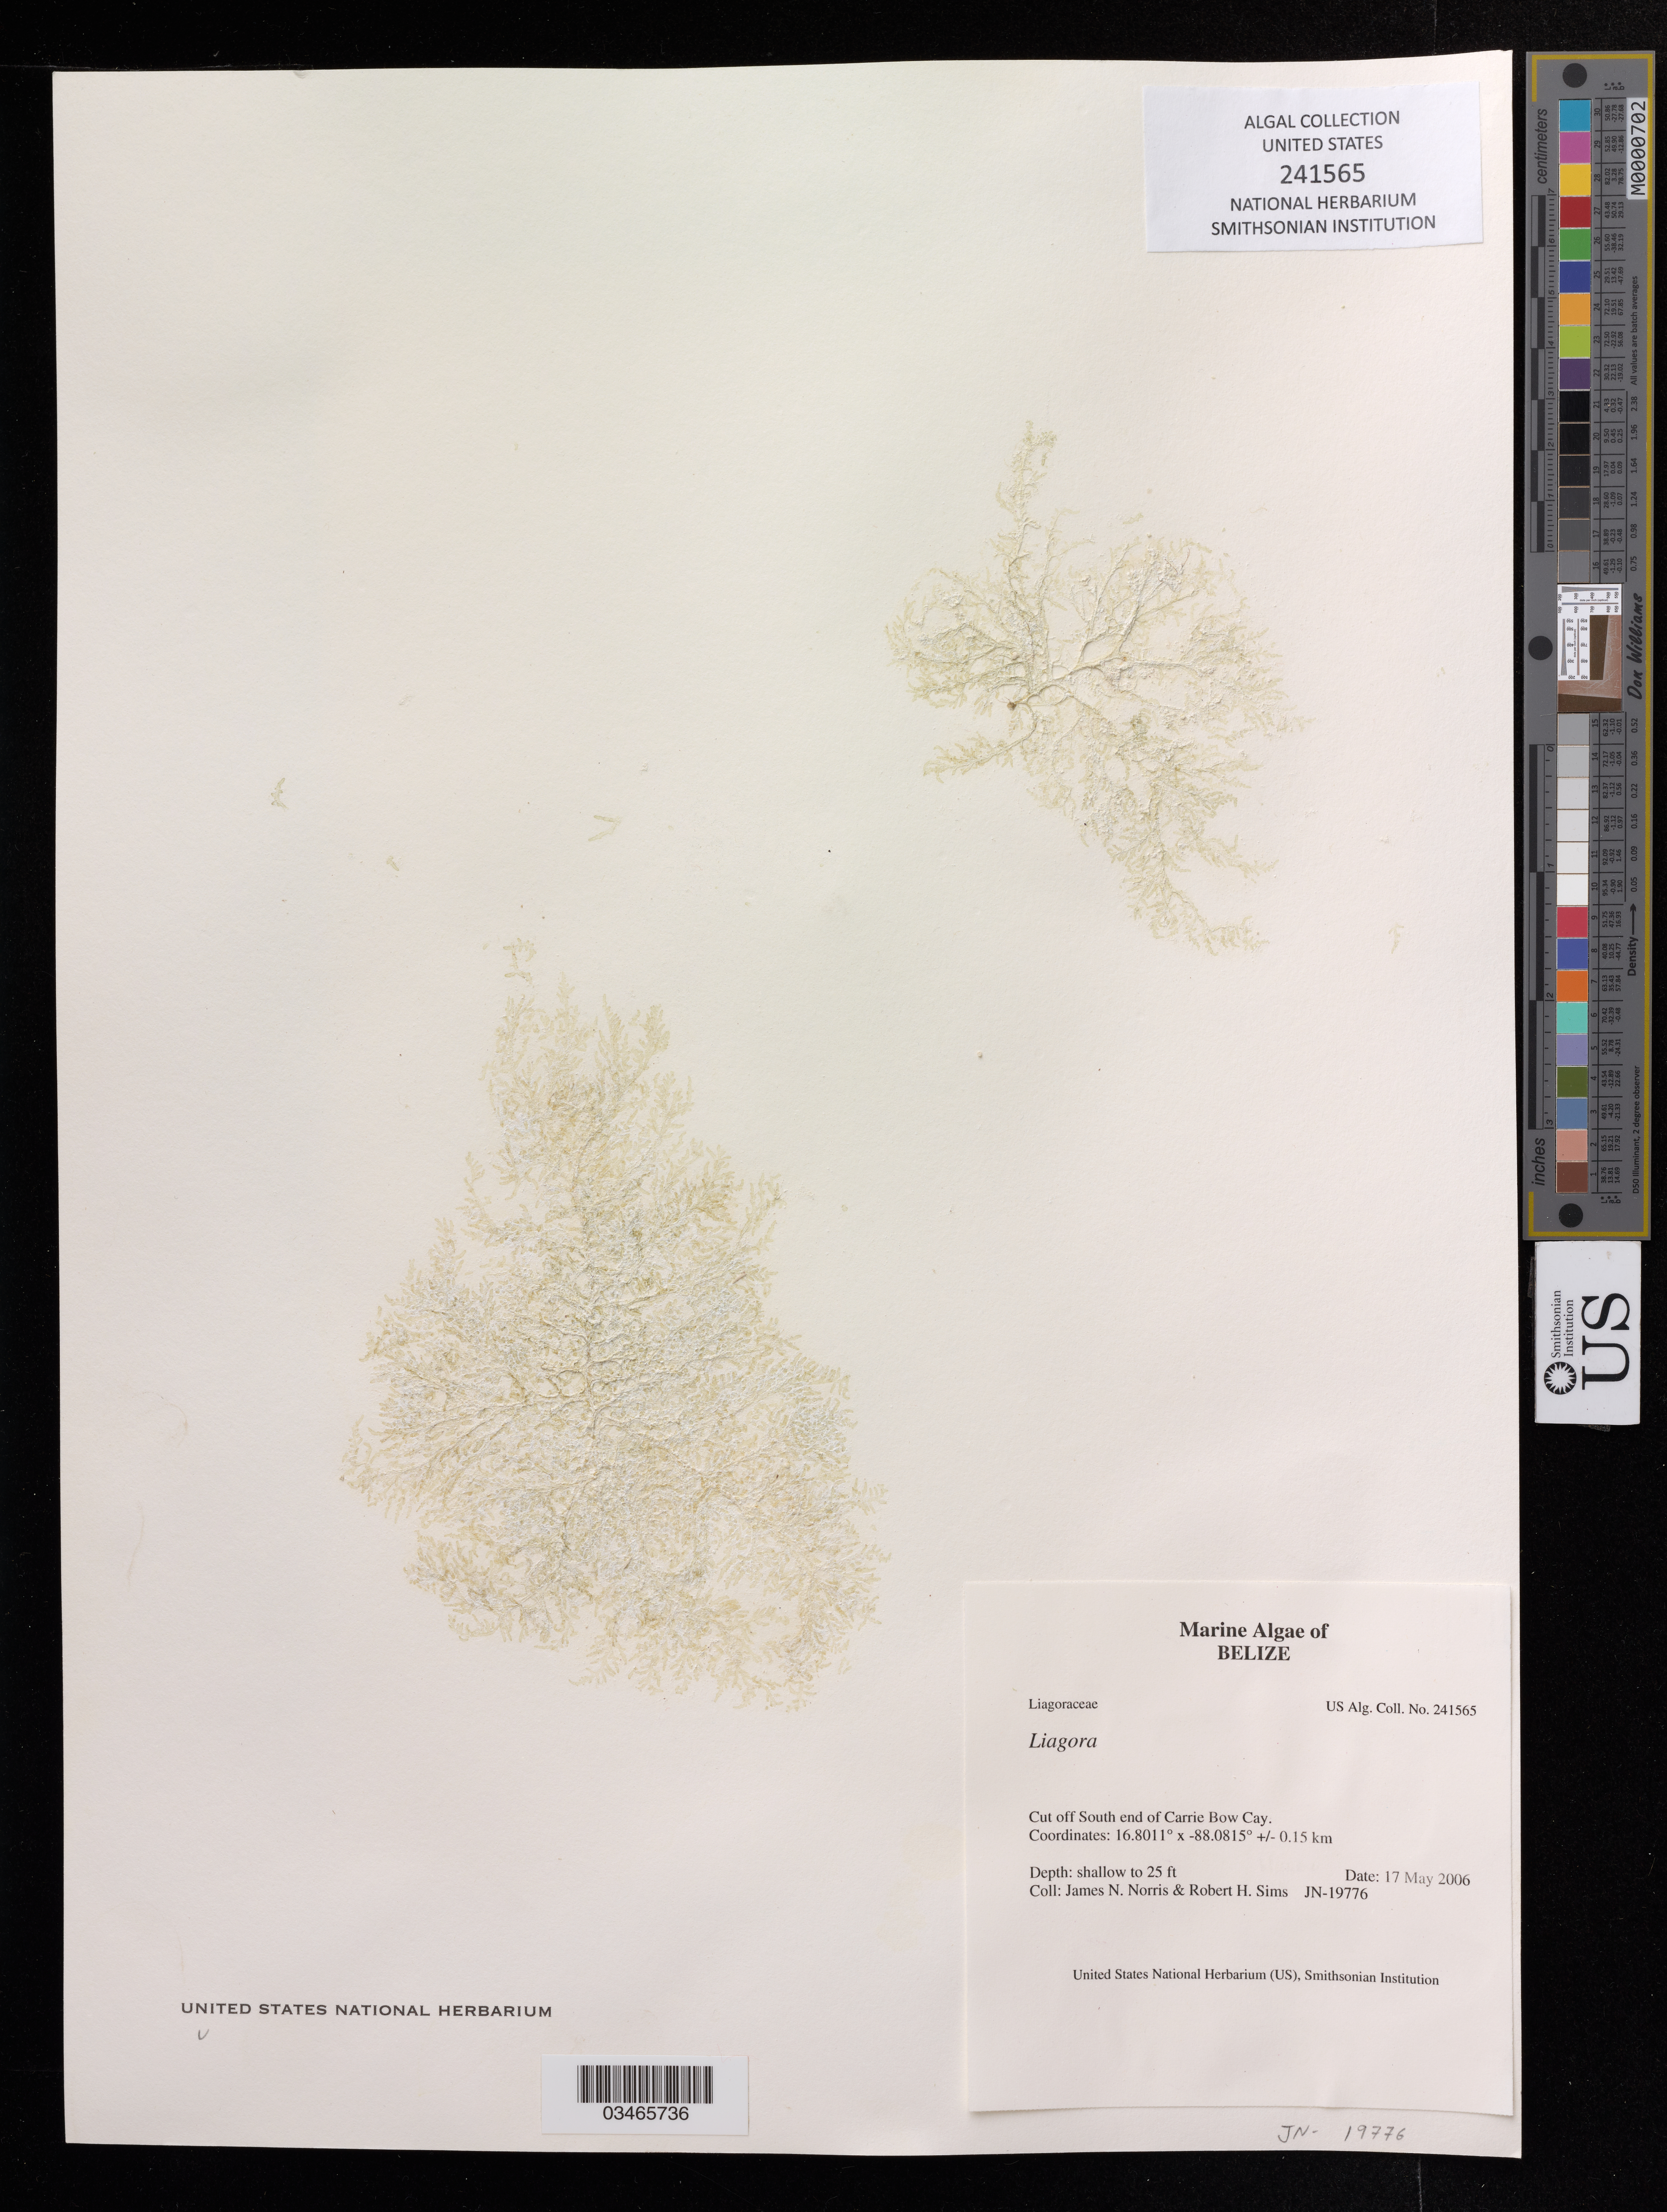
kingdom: Plantae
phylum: Rhodophyta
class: Florideophyceae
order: Nemaliales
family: Liagoraceae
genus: Liagora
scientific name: Liagora sp.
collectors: J. Norris & R. H. Sims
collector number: JN-19773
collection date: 2006-05-17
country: Belize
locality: Cut off South end of Carrie Bow Cay.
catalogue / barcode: US 241563